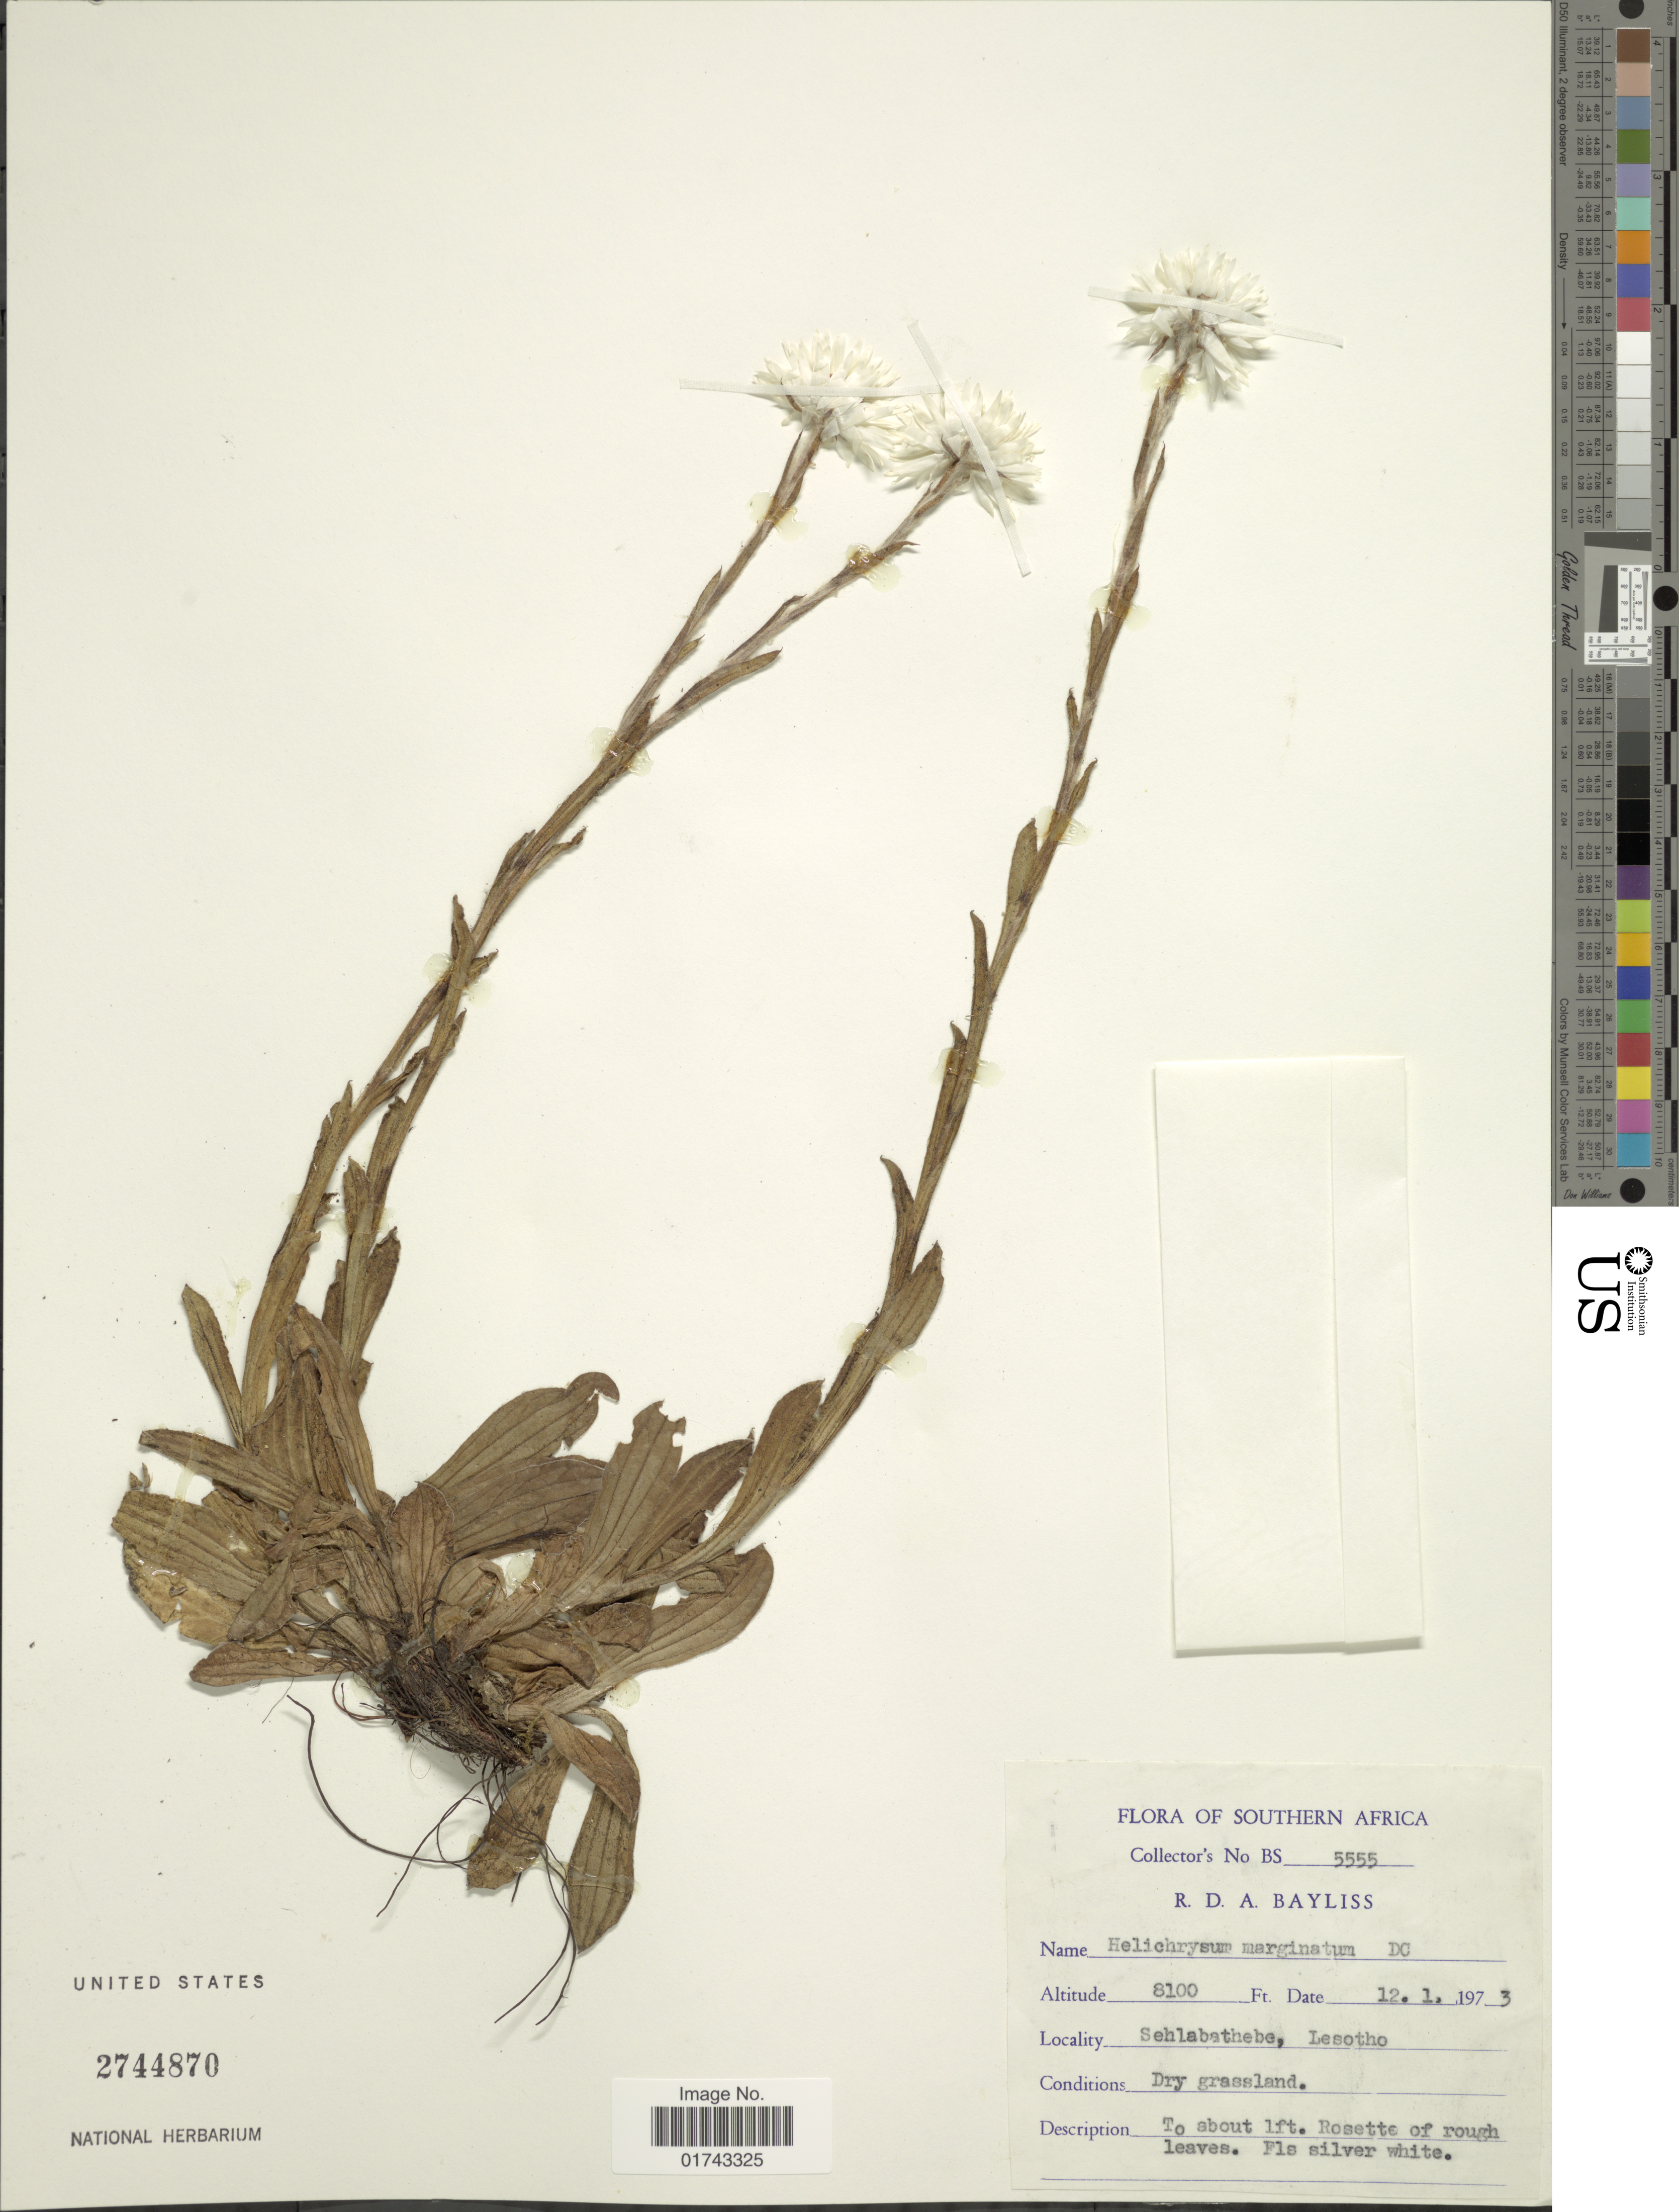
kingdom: Plantae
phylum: Tracheophyta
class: Magnoliopsida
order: Asterales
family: Asteraceae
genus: Helichrysum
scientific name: Helichrysum marginatum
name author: DC.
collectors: R. Bayliss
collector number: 5555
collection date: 1973-01-12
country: Lesotho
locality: Southern Africa, Sehlabathebe, Lesotho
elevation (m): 2469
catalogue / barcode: US 2744870